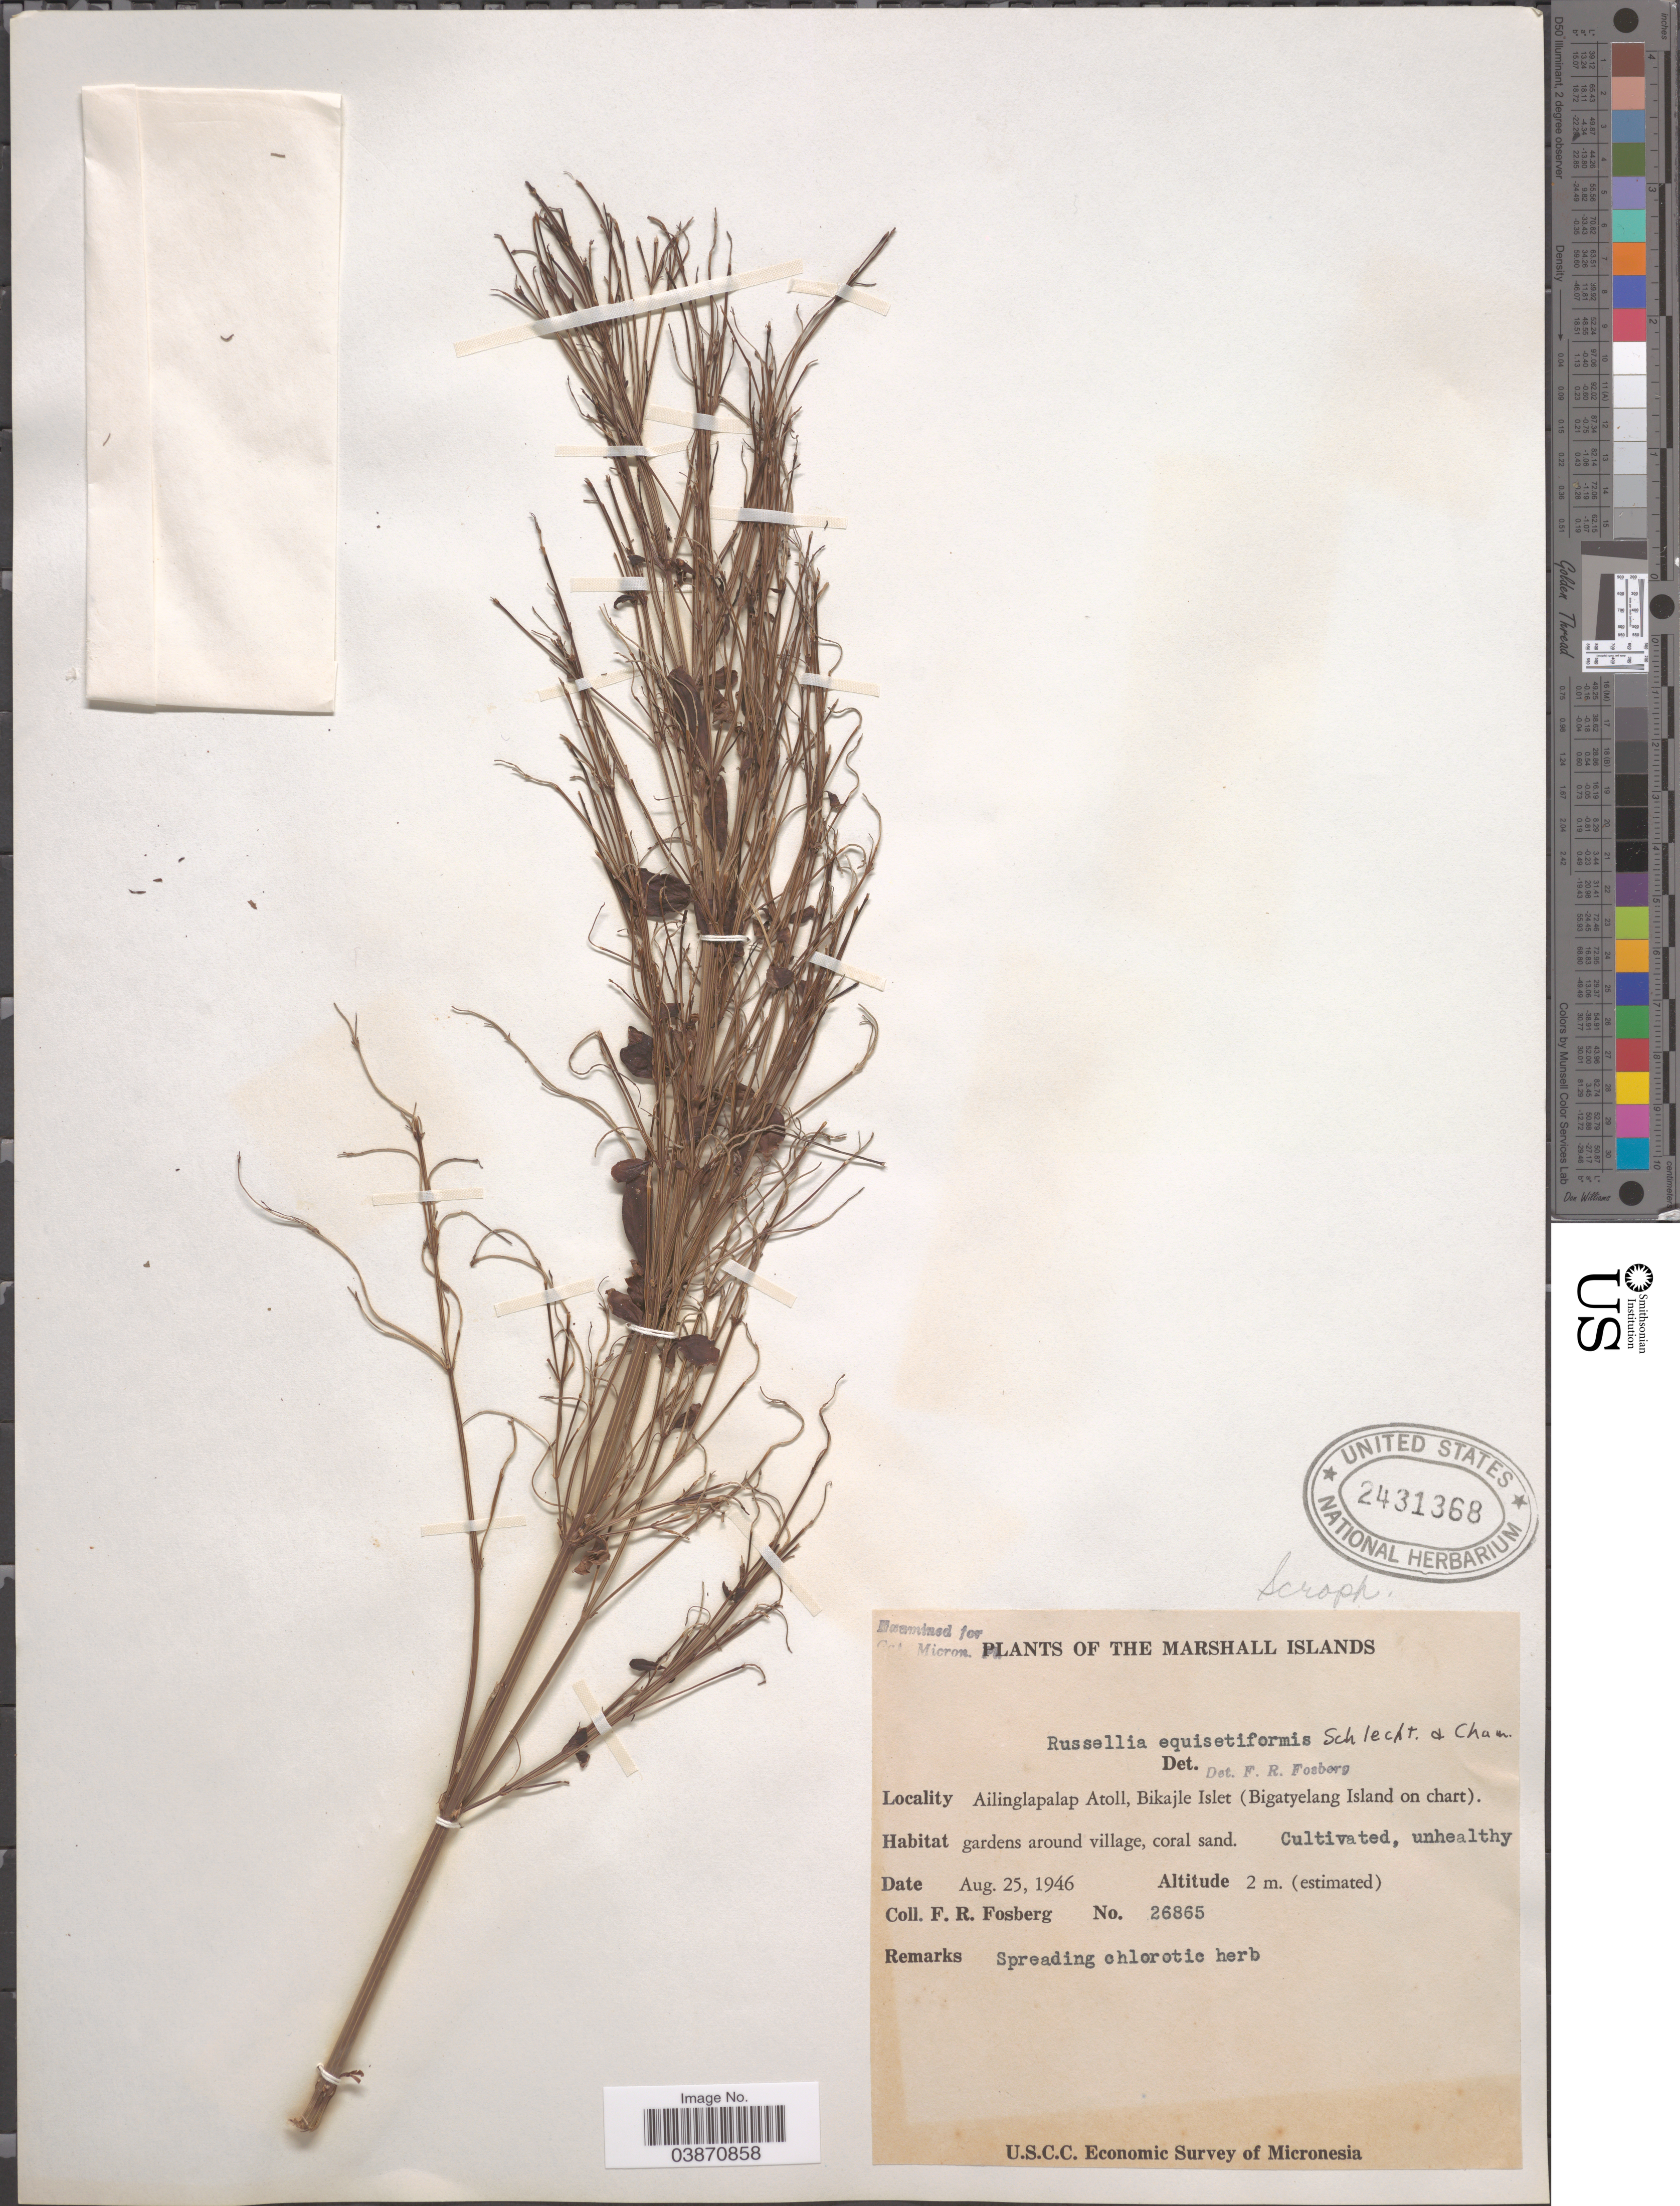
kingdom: Plantae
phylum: Tracheophyta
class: Magnoliopsida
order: Lamiales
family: Plantaginaceae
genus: Russelia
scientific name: Russelia equisetiformis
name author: Schltdl. & Cham.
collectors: F. R. Fosberg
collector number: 26865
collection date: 1946-08-25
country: Marshall Islands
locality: Ailinglapalap Atoll, Bikajle Islet (Bigatyelang Island on chart). Gardens around village.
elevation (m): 2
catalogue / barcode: US 2431368